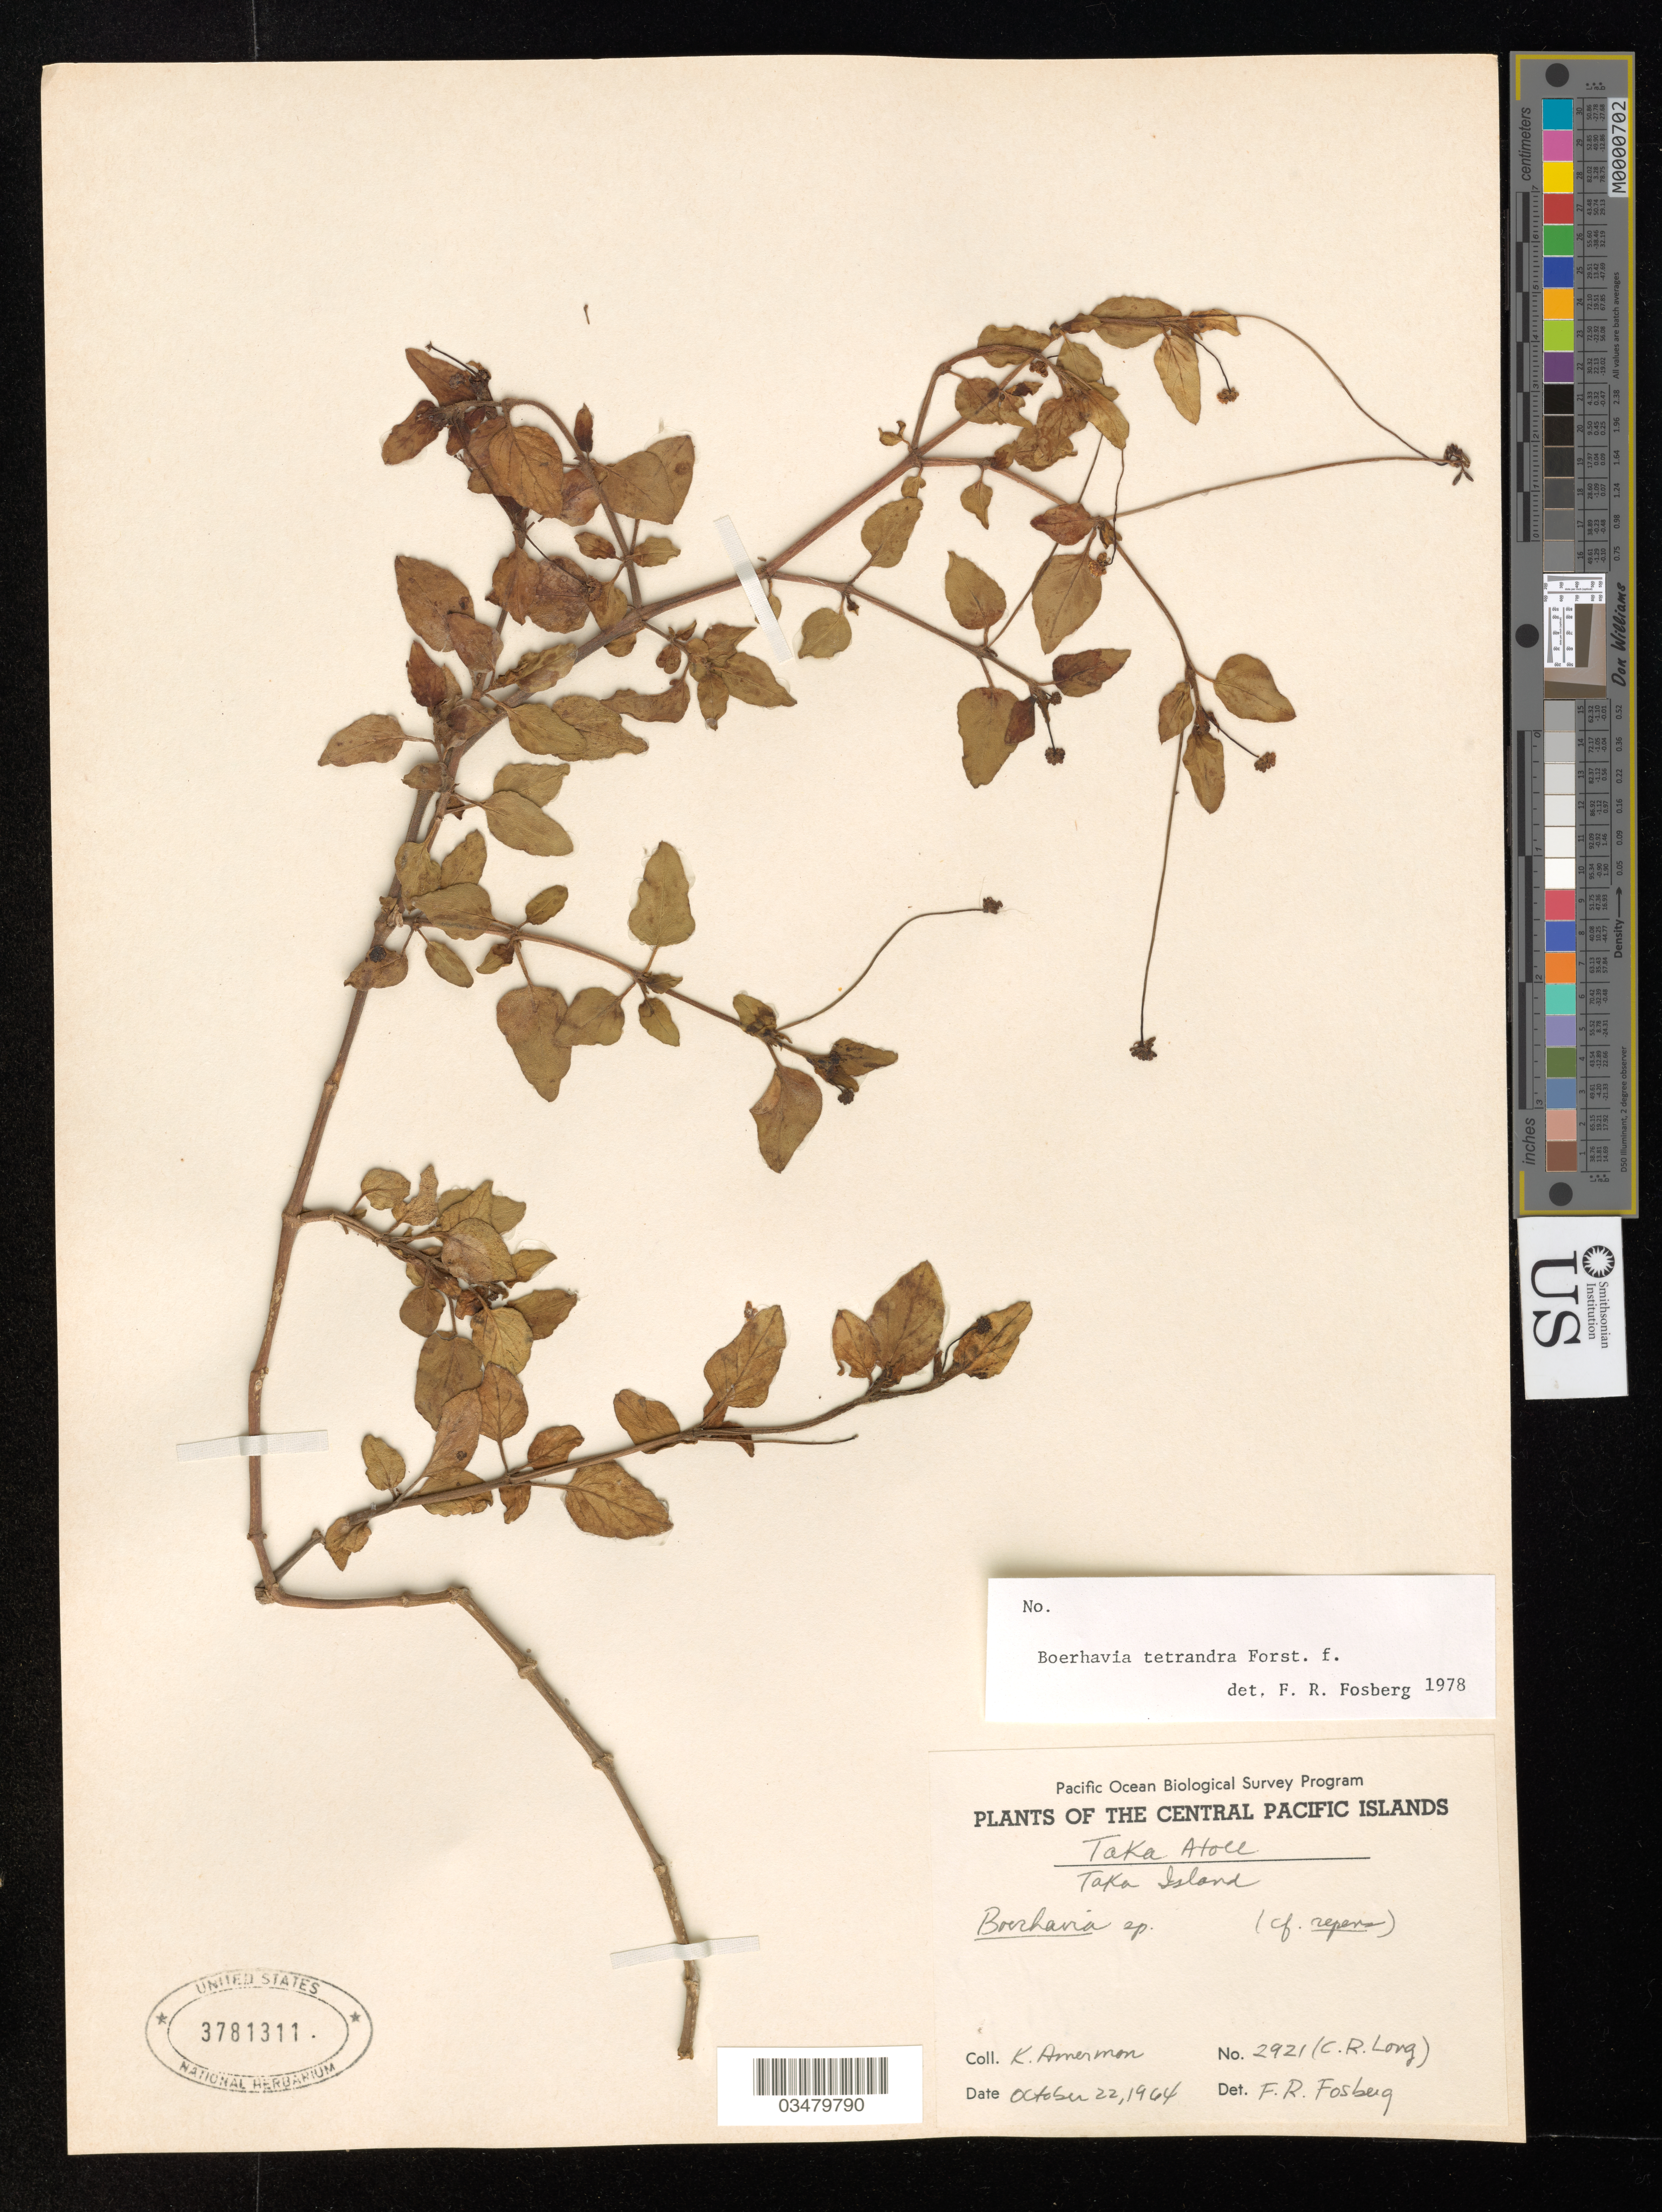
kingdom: Plantae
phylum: Tracheophyta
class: Magnoliopsida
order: Caryophyllales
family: Nyctaginaceae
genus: Boerhavia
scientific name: Boerhavia tetrandra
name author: G. Forst.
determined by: Fosberg, F. R.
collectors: K. Amerman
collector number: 2921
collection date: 1964-10-22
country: Marshall Islands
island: Taka Atoll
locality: Taka Atoll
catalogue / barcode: US 3781311